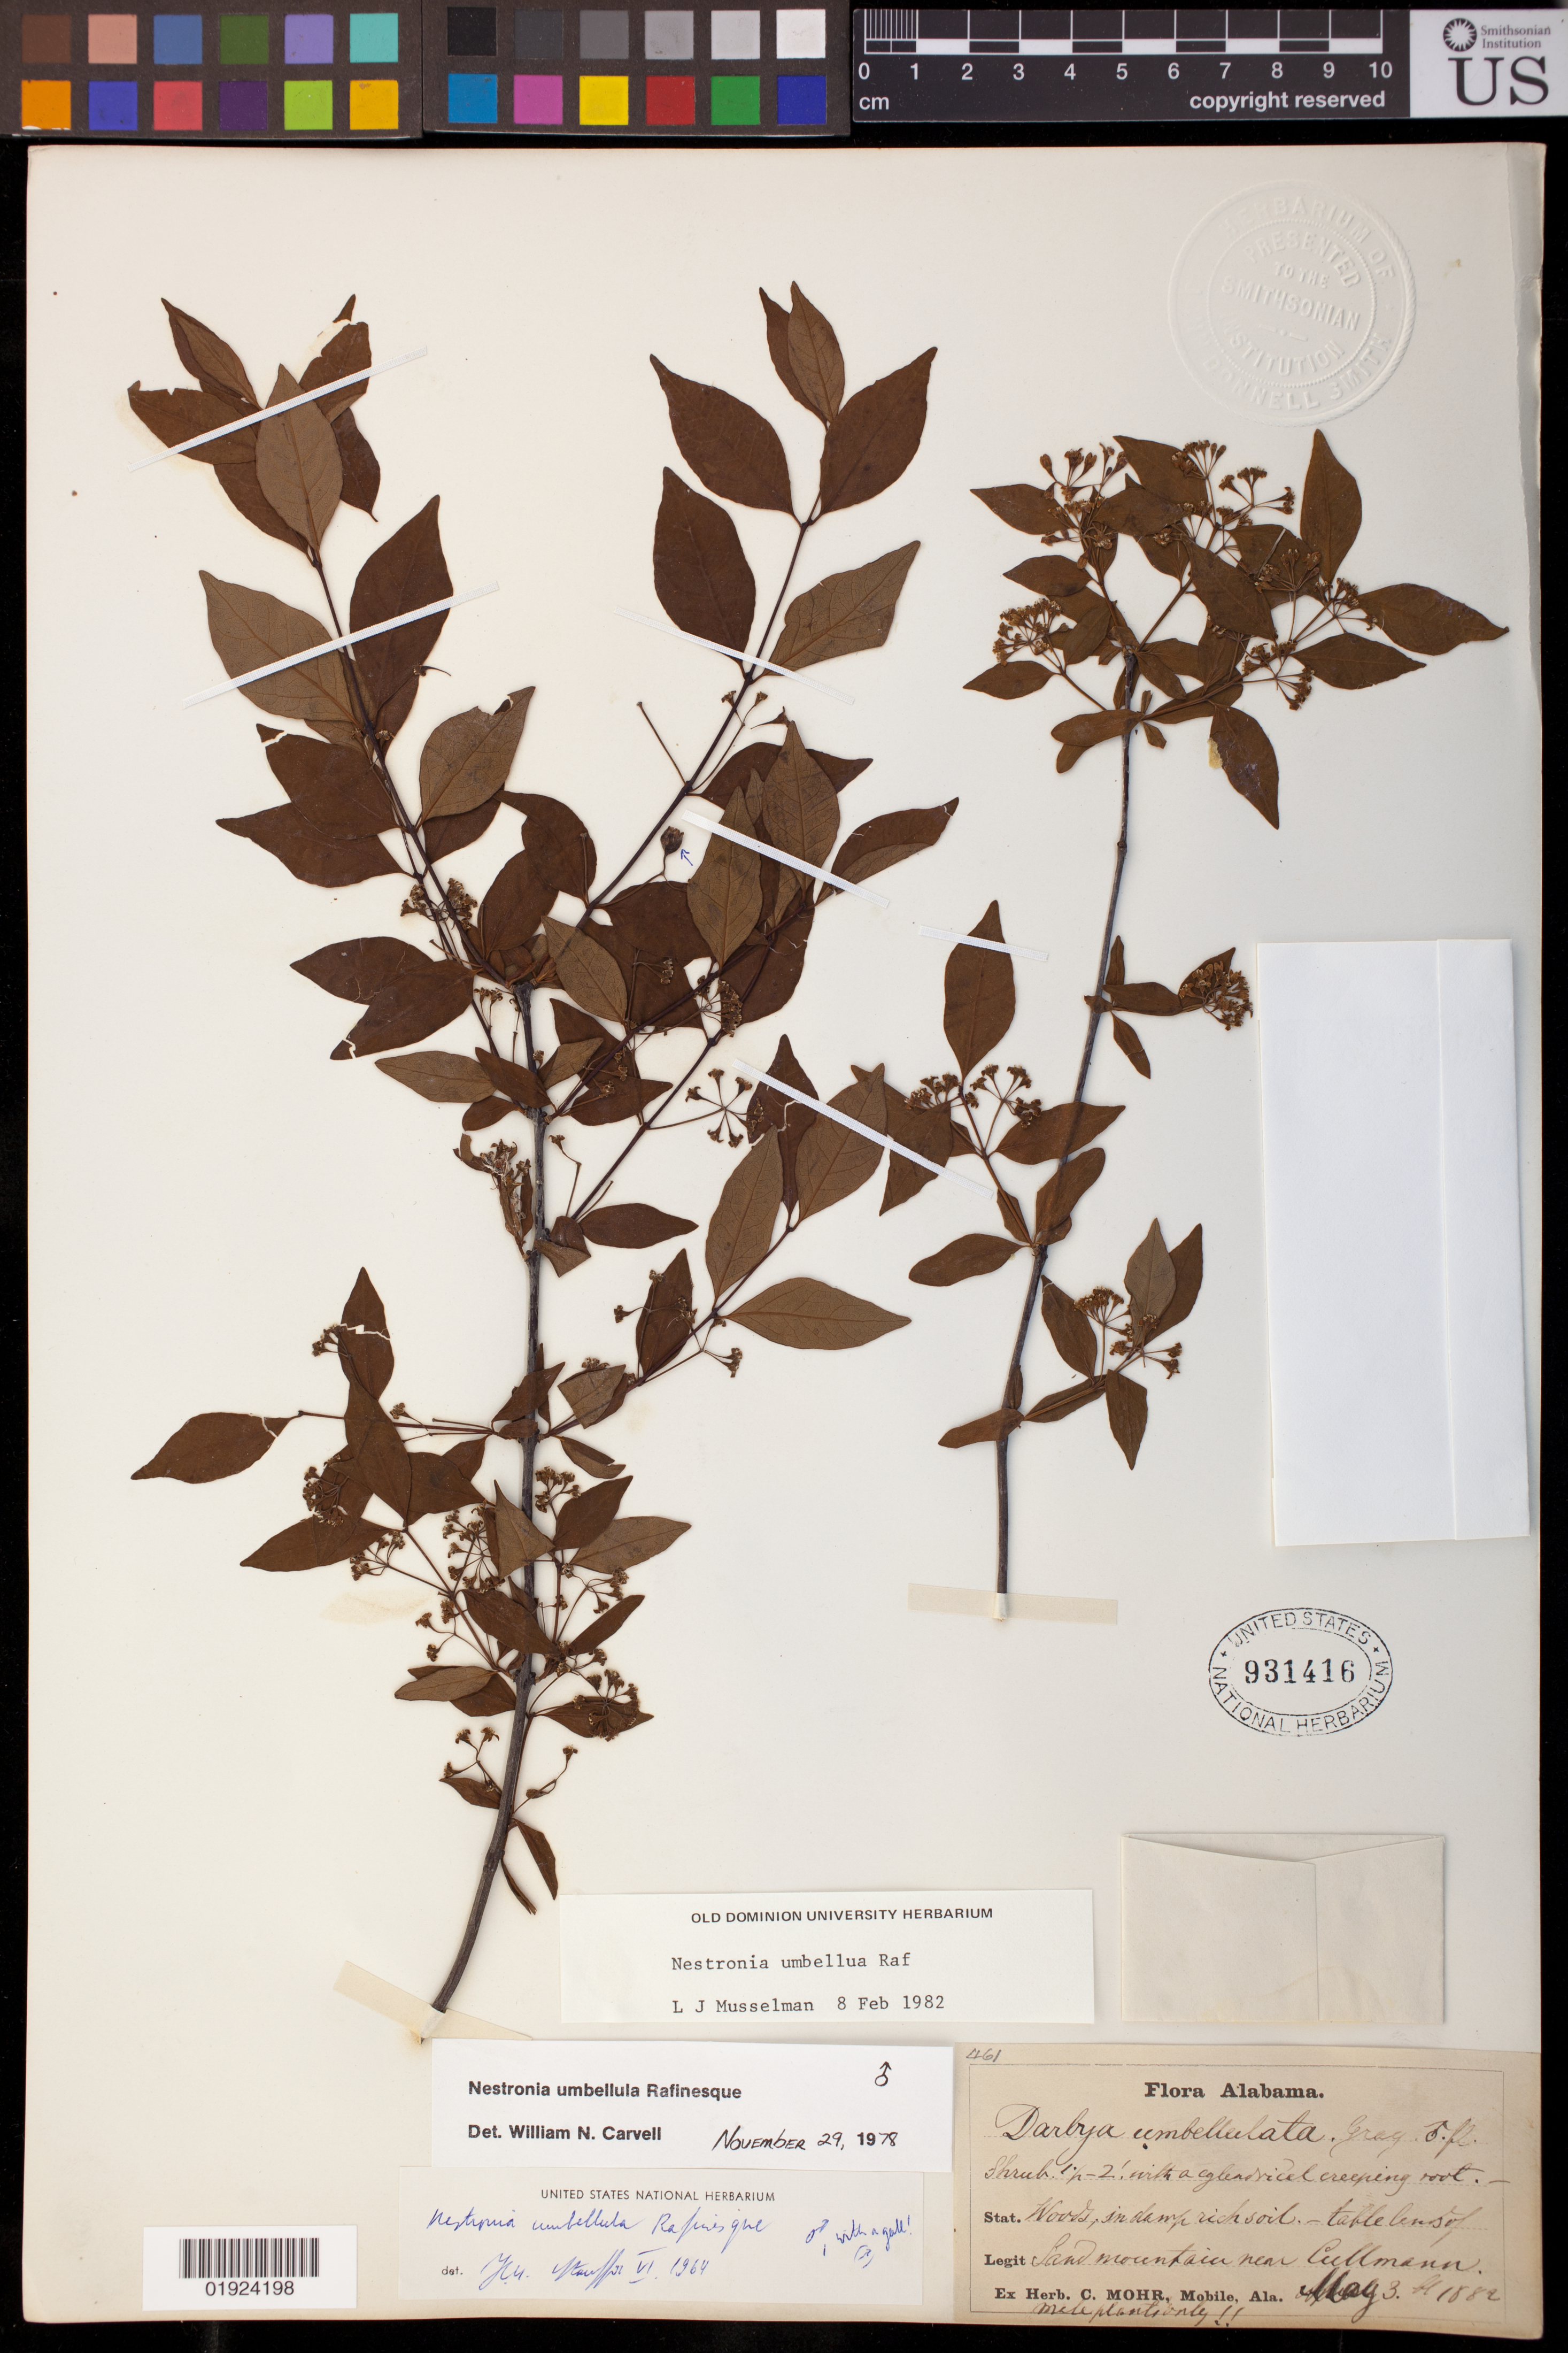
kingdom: Plantae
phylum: Tracheophyta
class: Magnoliopsida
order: Santalales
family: Santalaceae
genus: Nestronia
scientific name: Nestronia umbellula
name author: Raf.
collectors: C. T. Mohr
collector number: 461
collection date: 1882-05-03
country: United States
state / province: Alabama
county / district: Cullman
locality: Sand mountain near Cullmann [Cullman].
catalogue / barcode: US 931416